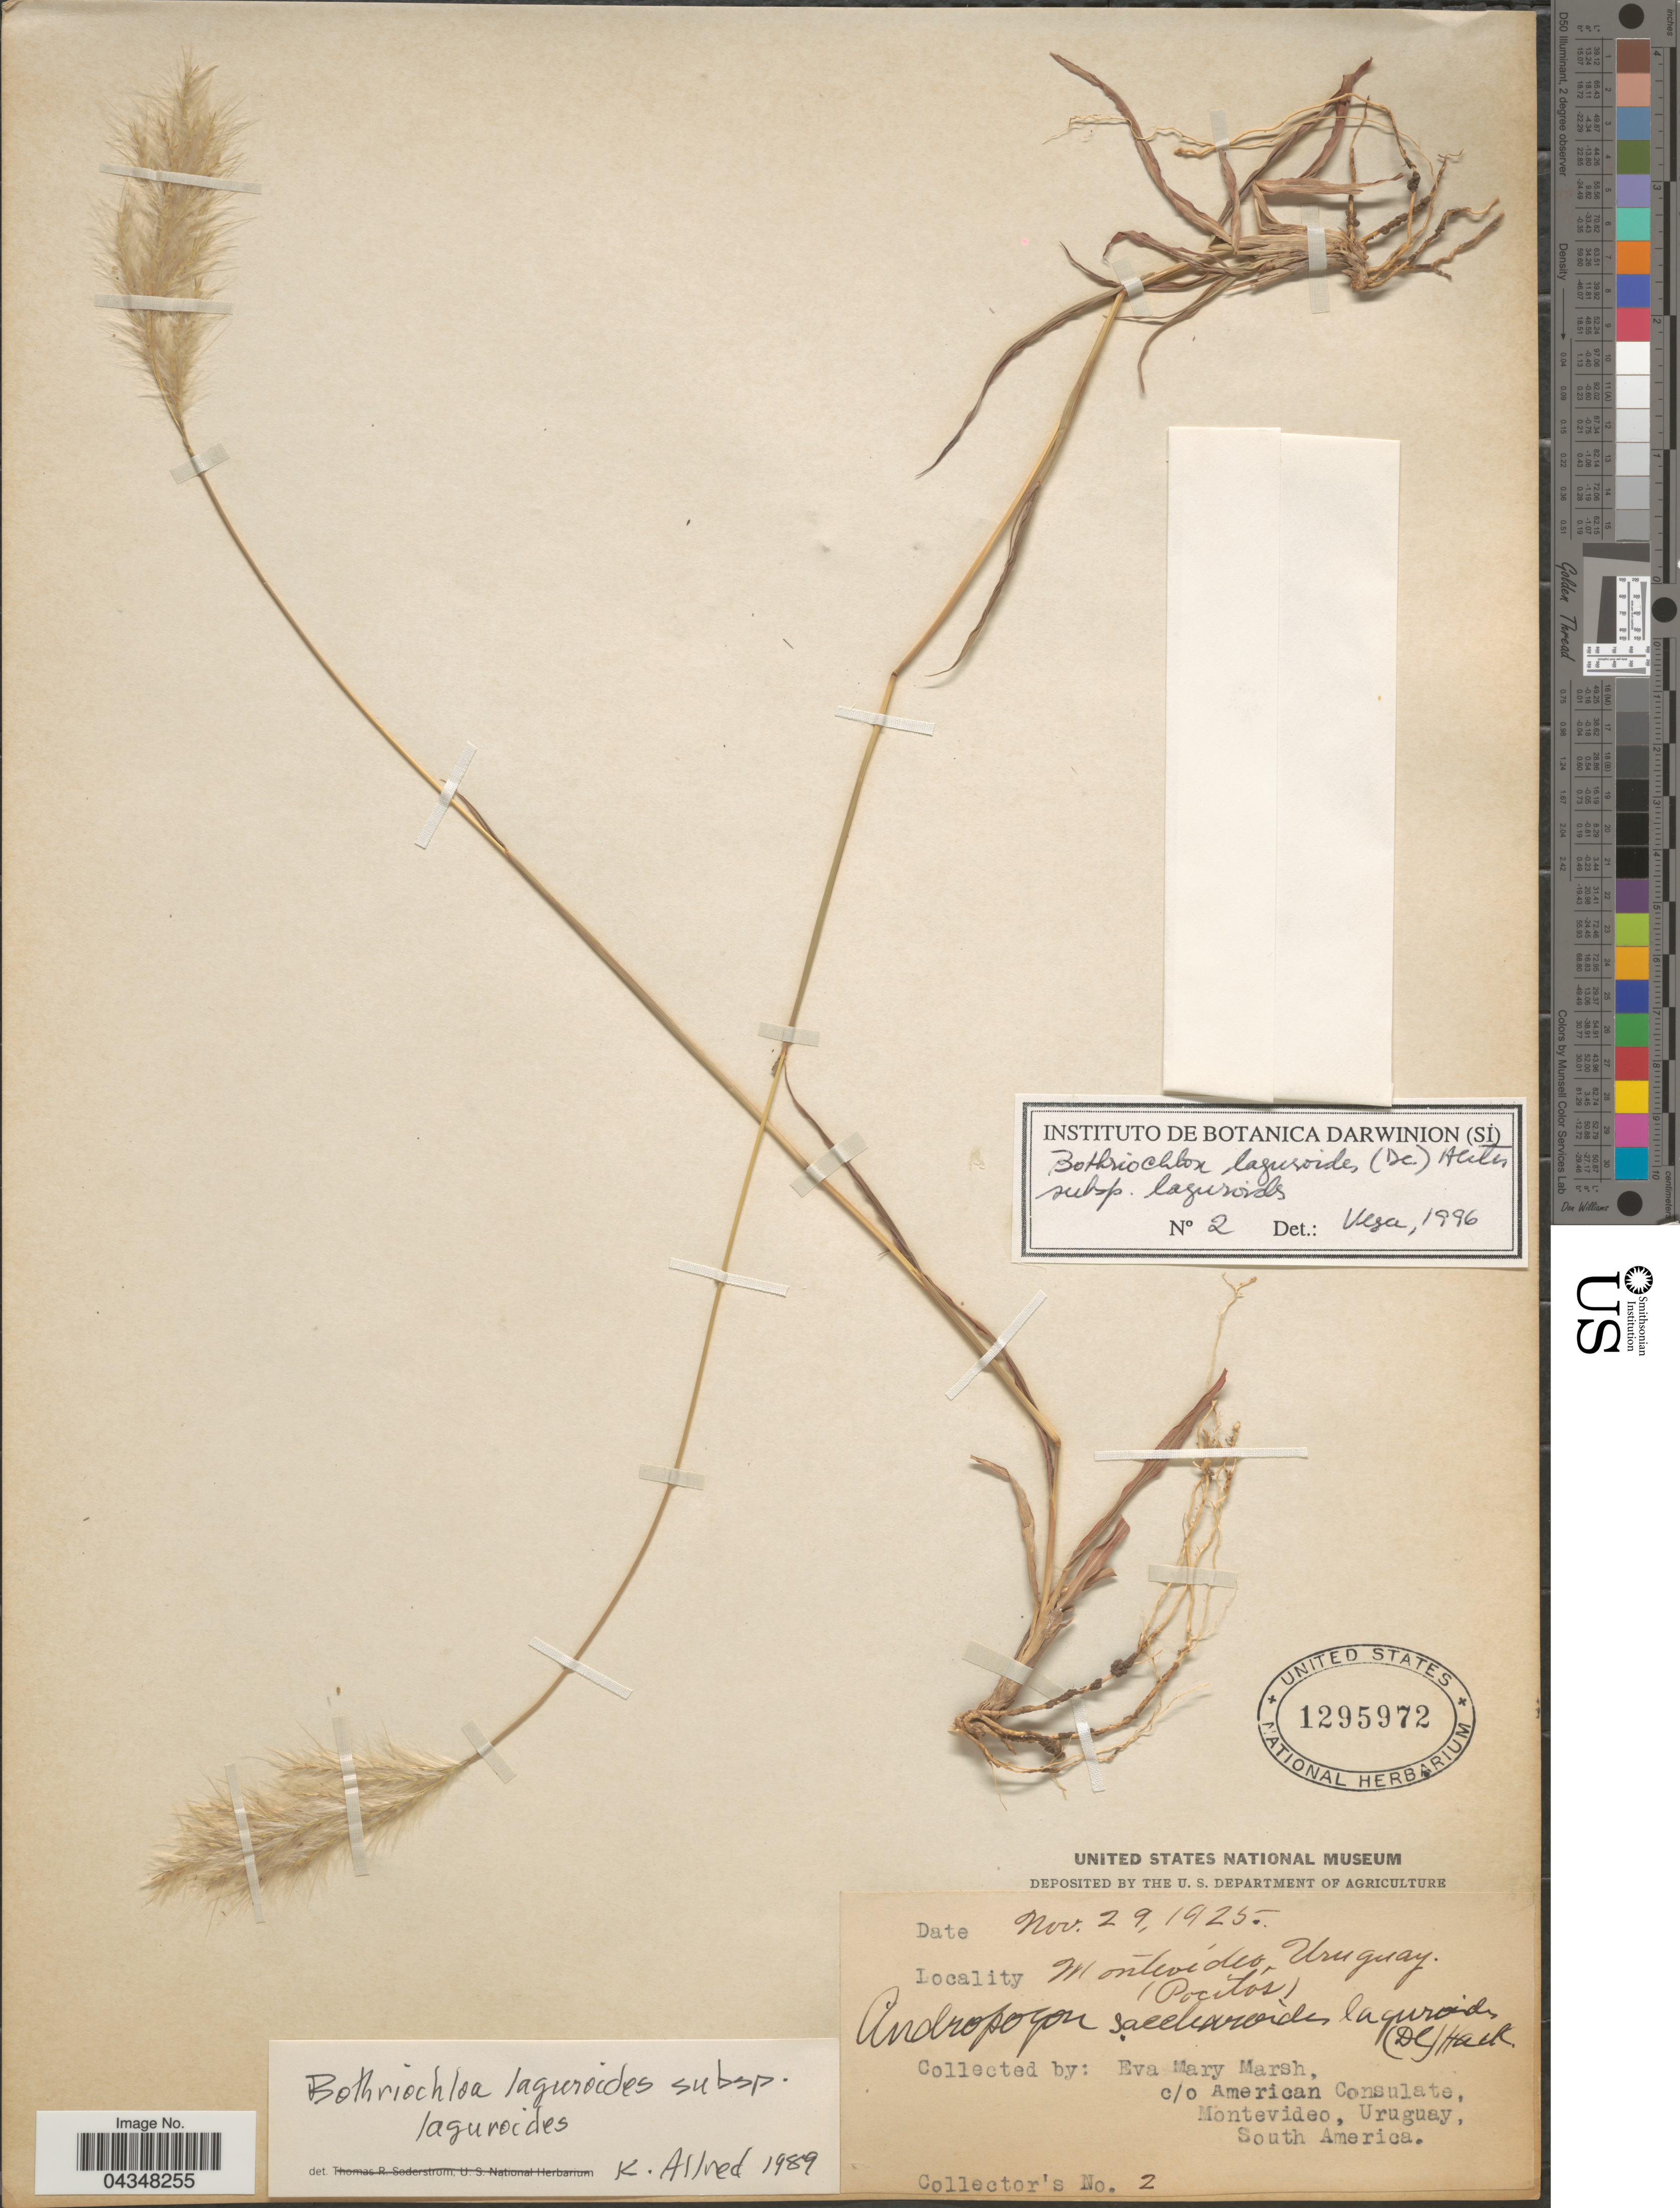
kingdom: Plantae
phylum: Tracheophyta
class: Liliopsida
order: Poales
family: Poaceae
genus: Bothriochloa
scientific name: Bothriochloa laguroides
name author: (DC.) Herter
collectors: E. Marsh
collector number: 2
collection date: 1925-11-29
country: Uruguay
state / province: Montevideo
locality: Pocitos.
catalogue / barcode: US 1295972